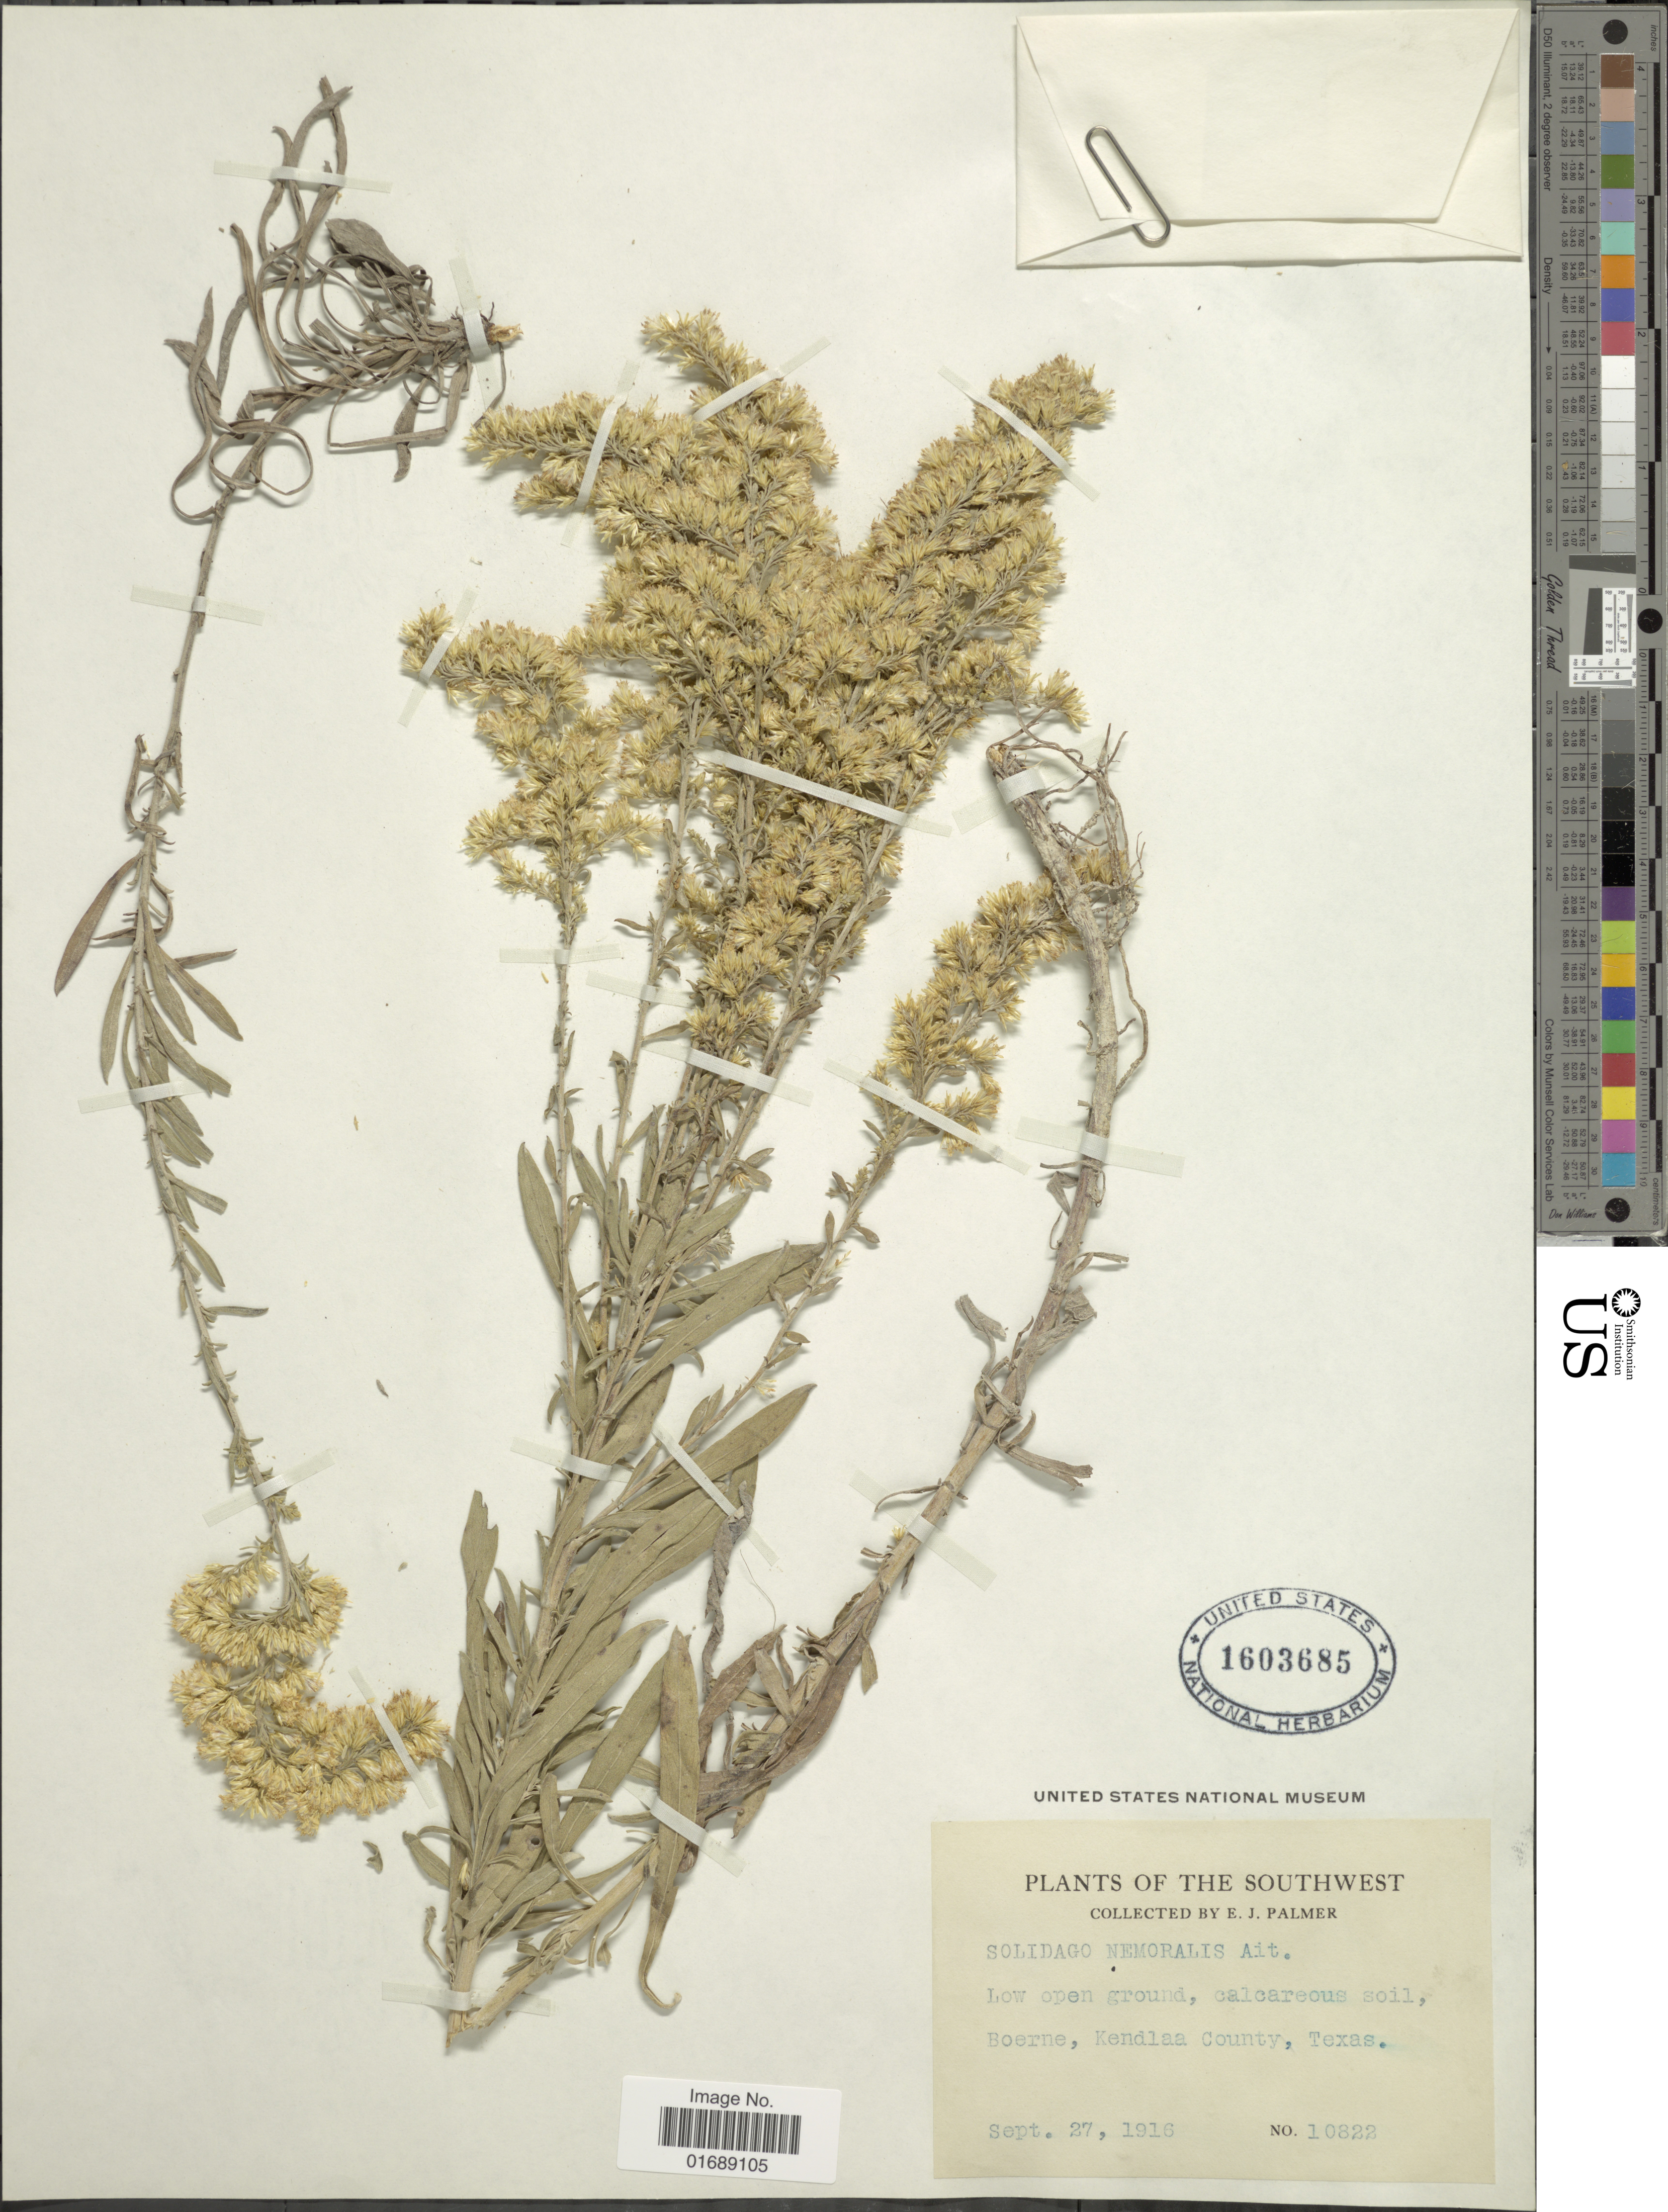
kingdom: Plantae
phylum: Tracheophyta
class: Magnoliopsida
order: Asterales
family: Asteraceae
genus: Solidago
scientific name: Solidago nemoralis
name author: Aiton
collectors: E. J. Palmer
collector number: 10822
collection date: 1916-09-27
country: United States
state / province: Texas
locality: Boerne, Kendlaa County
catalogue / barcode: US 1603685